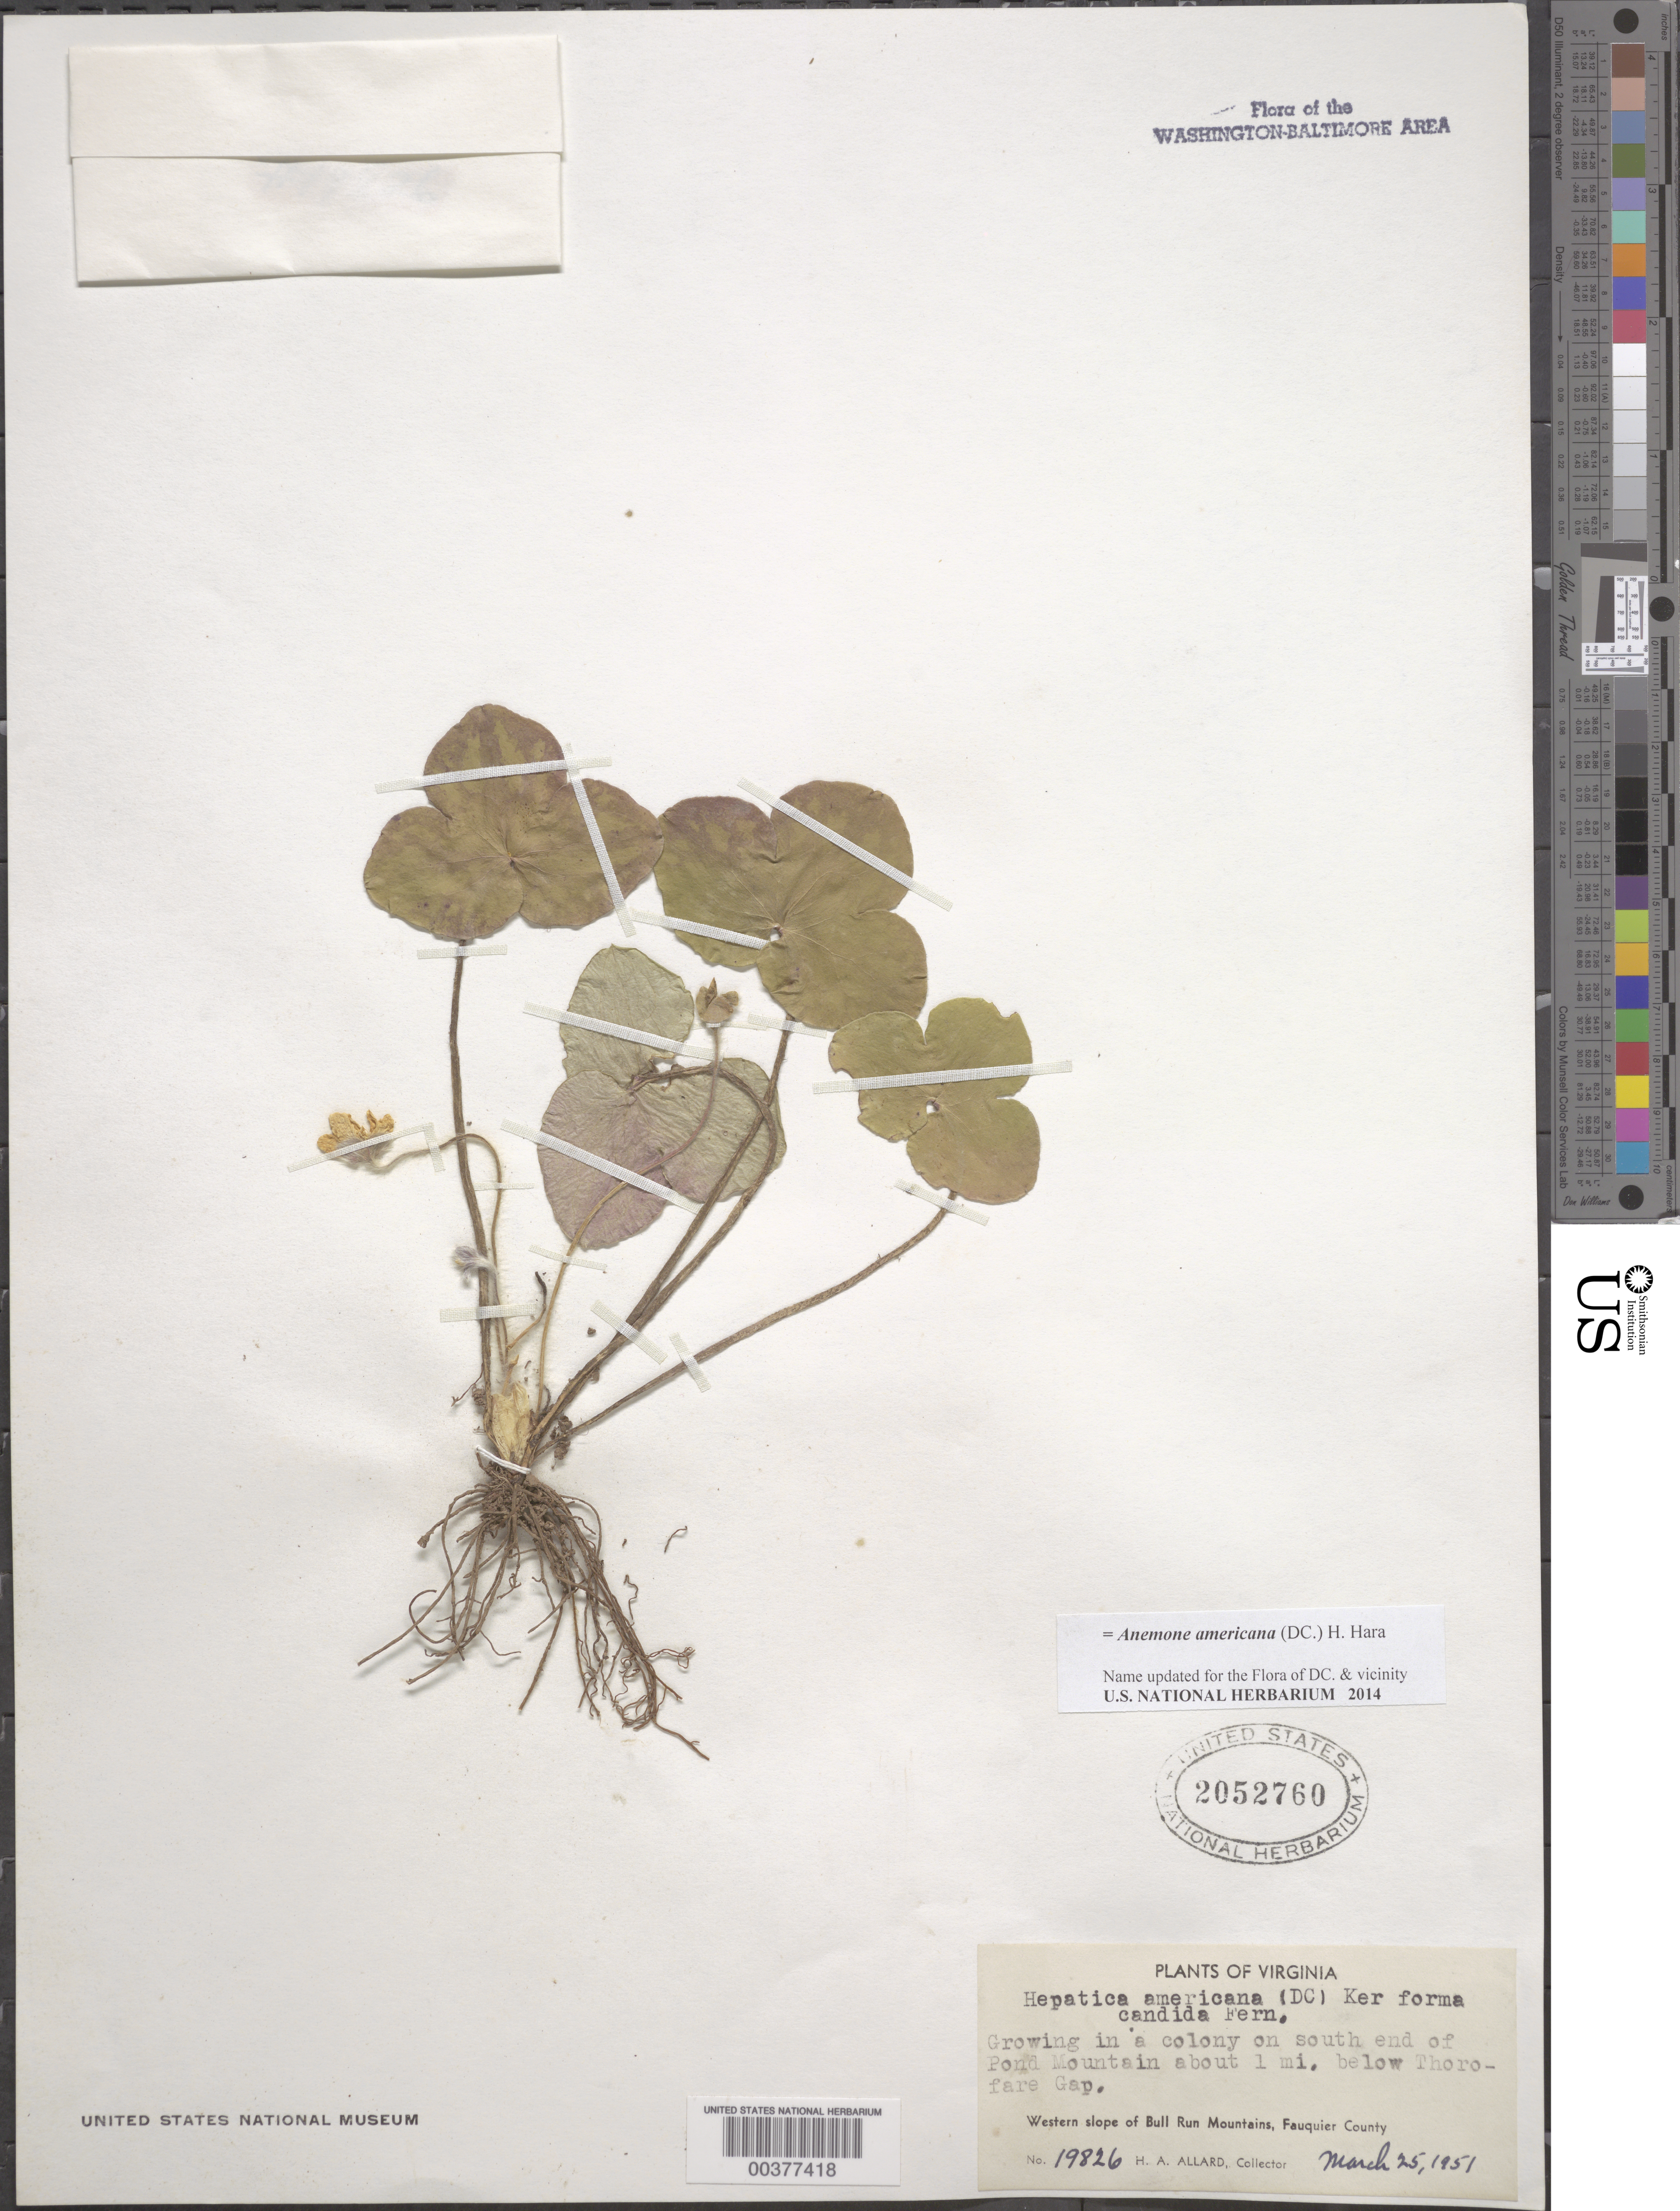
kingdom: Plantae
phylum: Tracheophyta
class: Magnoliopsida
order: Ranunculales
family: Ranunculaceae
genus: Hepatica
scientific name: Hepatica americana f. candida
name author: Fernald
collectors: H. A. Allard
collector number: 19826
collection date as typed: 25 Mar 1951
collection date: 1951-03-25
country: United States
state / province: Virginia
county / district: Fauquier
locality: Pond Mountain, below Thorofare Gap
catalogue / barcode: US 2052760